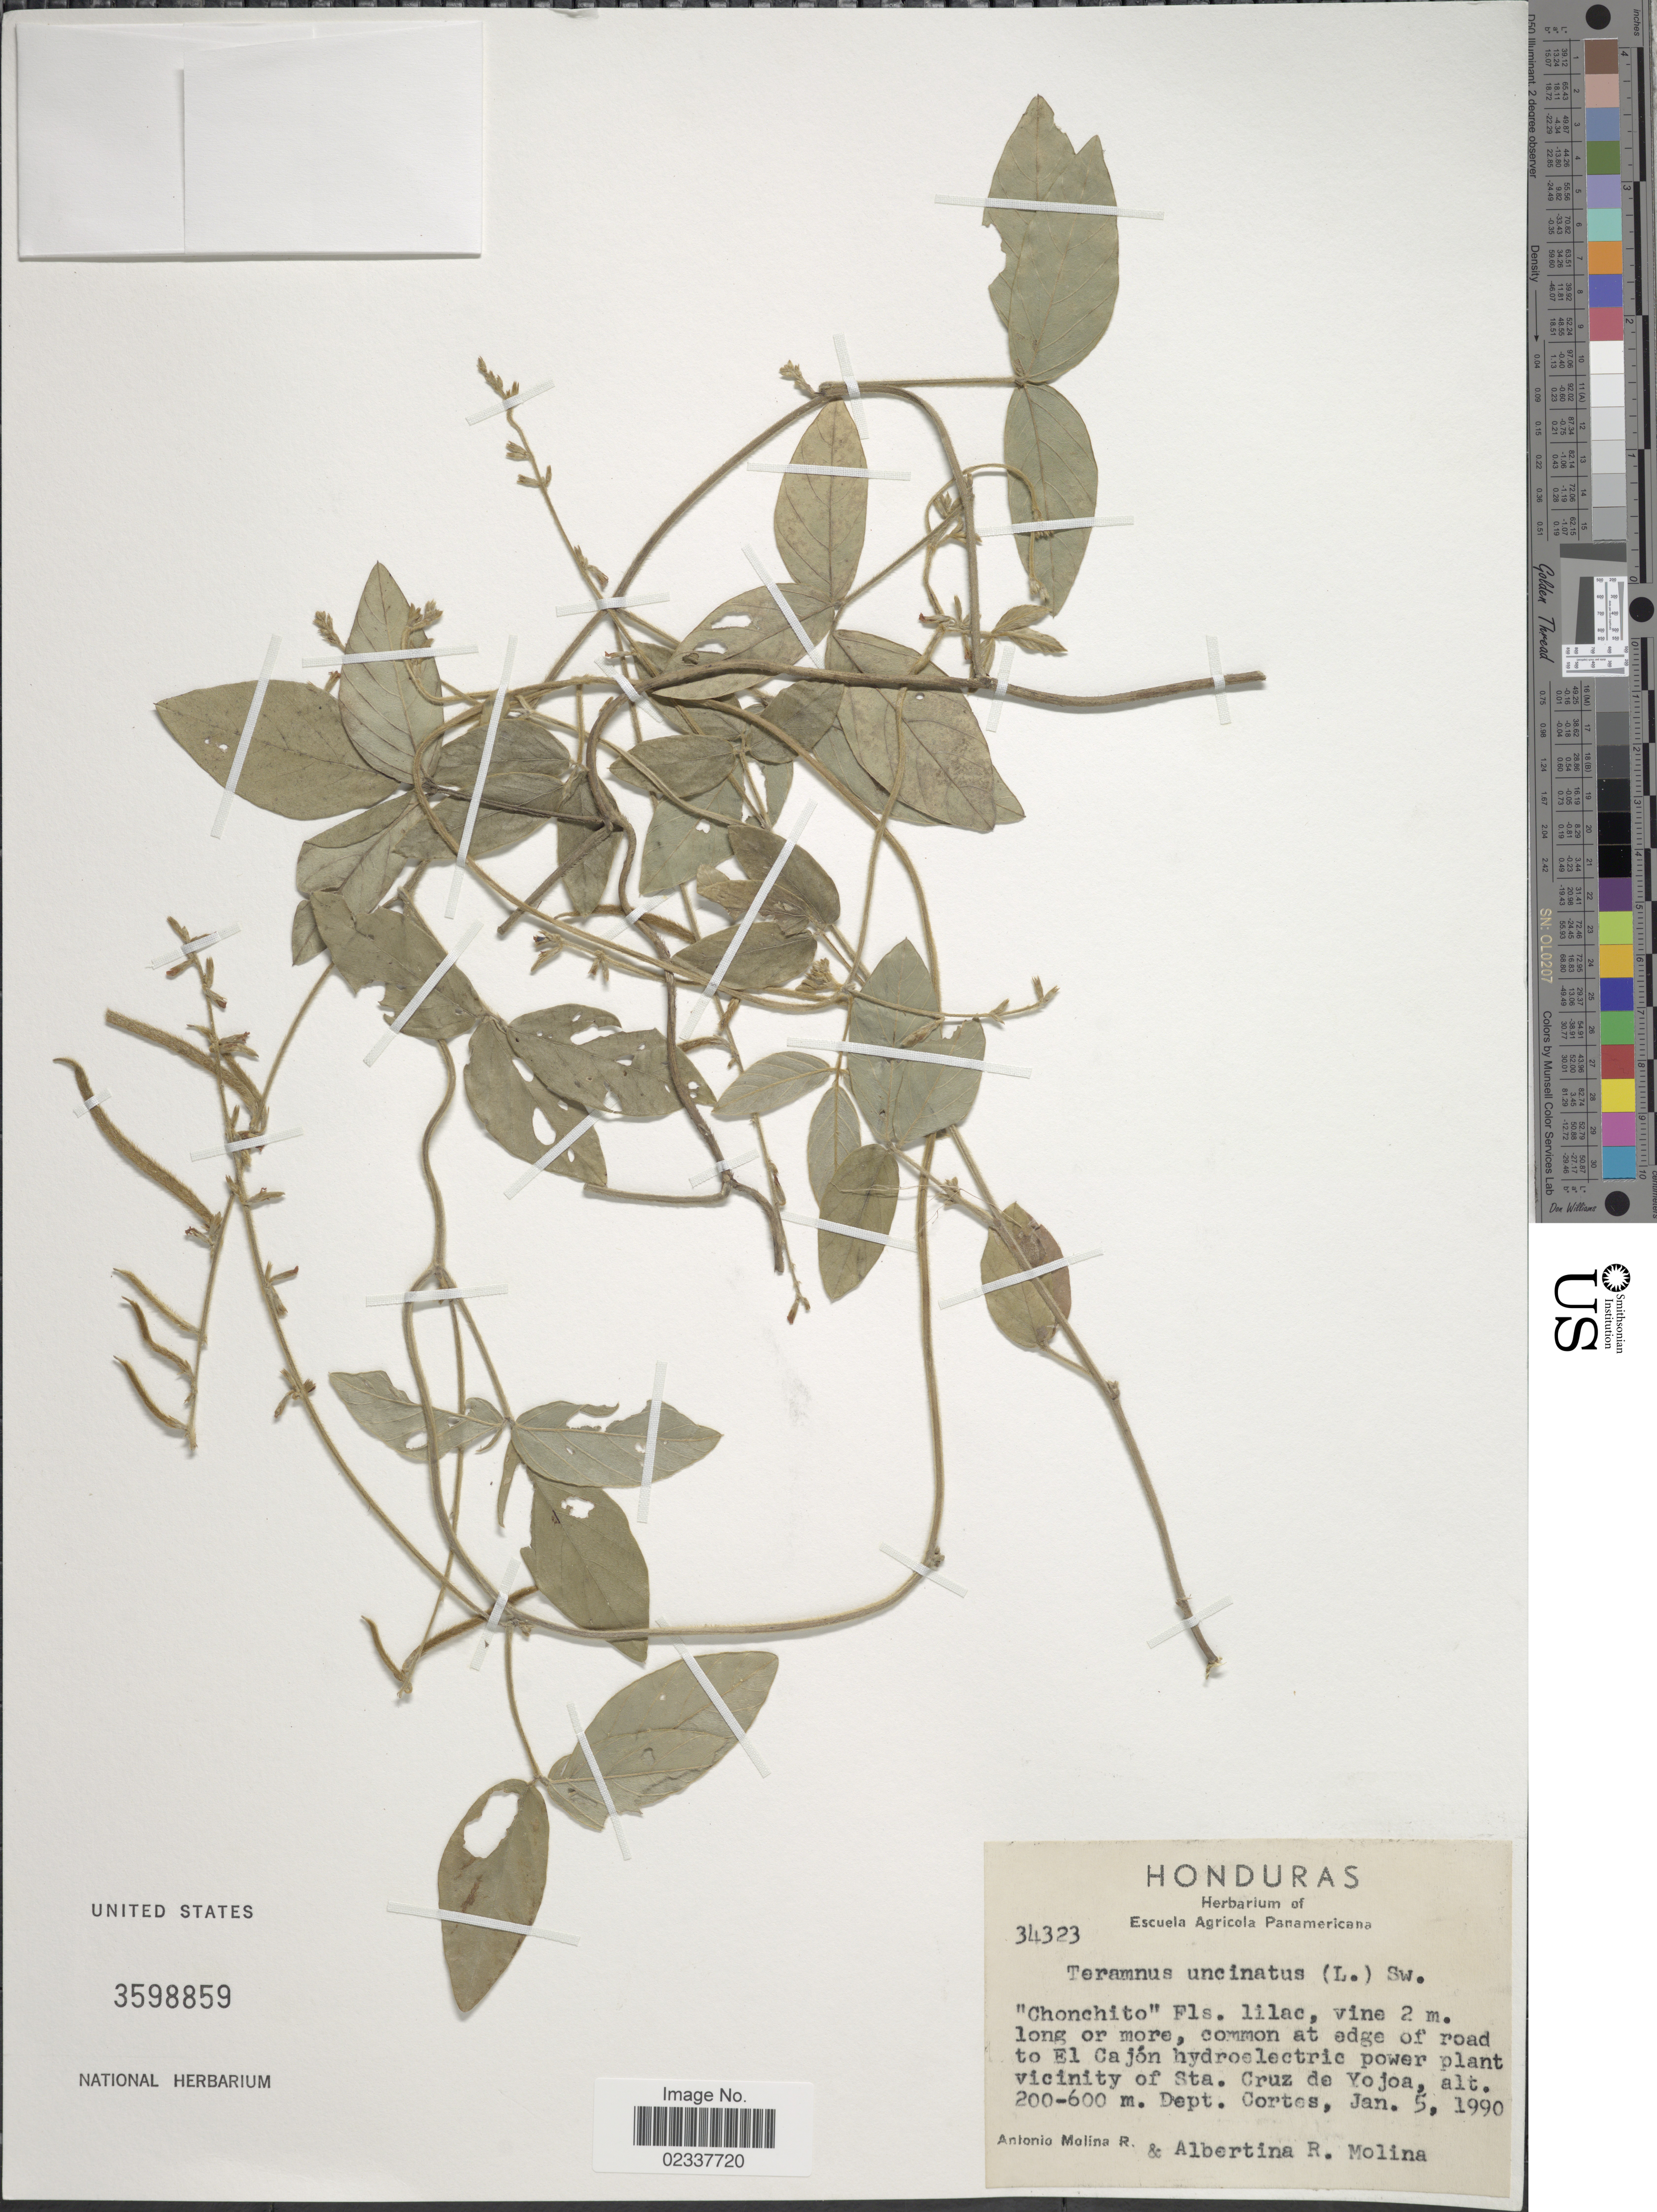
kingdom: Plantae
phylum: Tracheophyta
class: Magnoliopsida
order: Fabales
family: Fabaceae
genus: Teramnus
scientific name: Teramnus uncinatus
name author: (L.) Sw.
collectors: A. Molina R. & A. R. Molina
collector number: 34323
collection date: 1990-01-05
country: Honduras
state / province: Cortés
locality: Edge of road to El Cajon hydroelectric power plant, Vicinity of Sta. Cruz de Yojoa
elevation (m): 200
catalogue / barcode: US 3598859